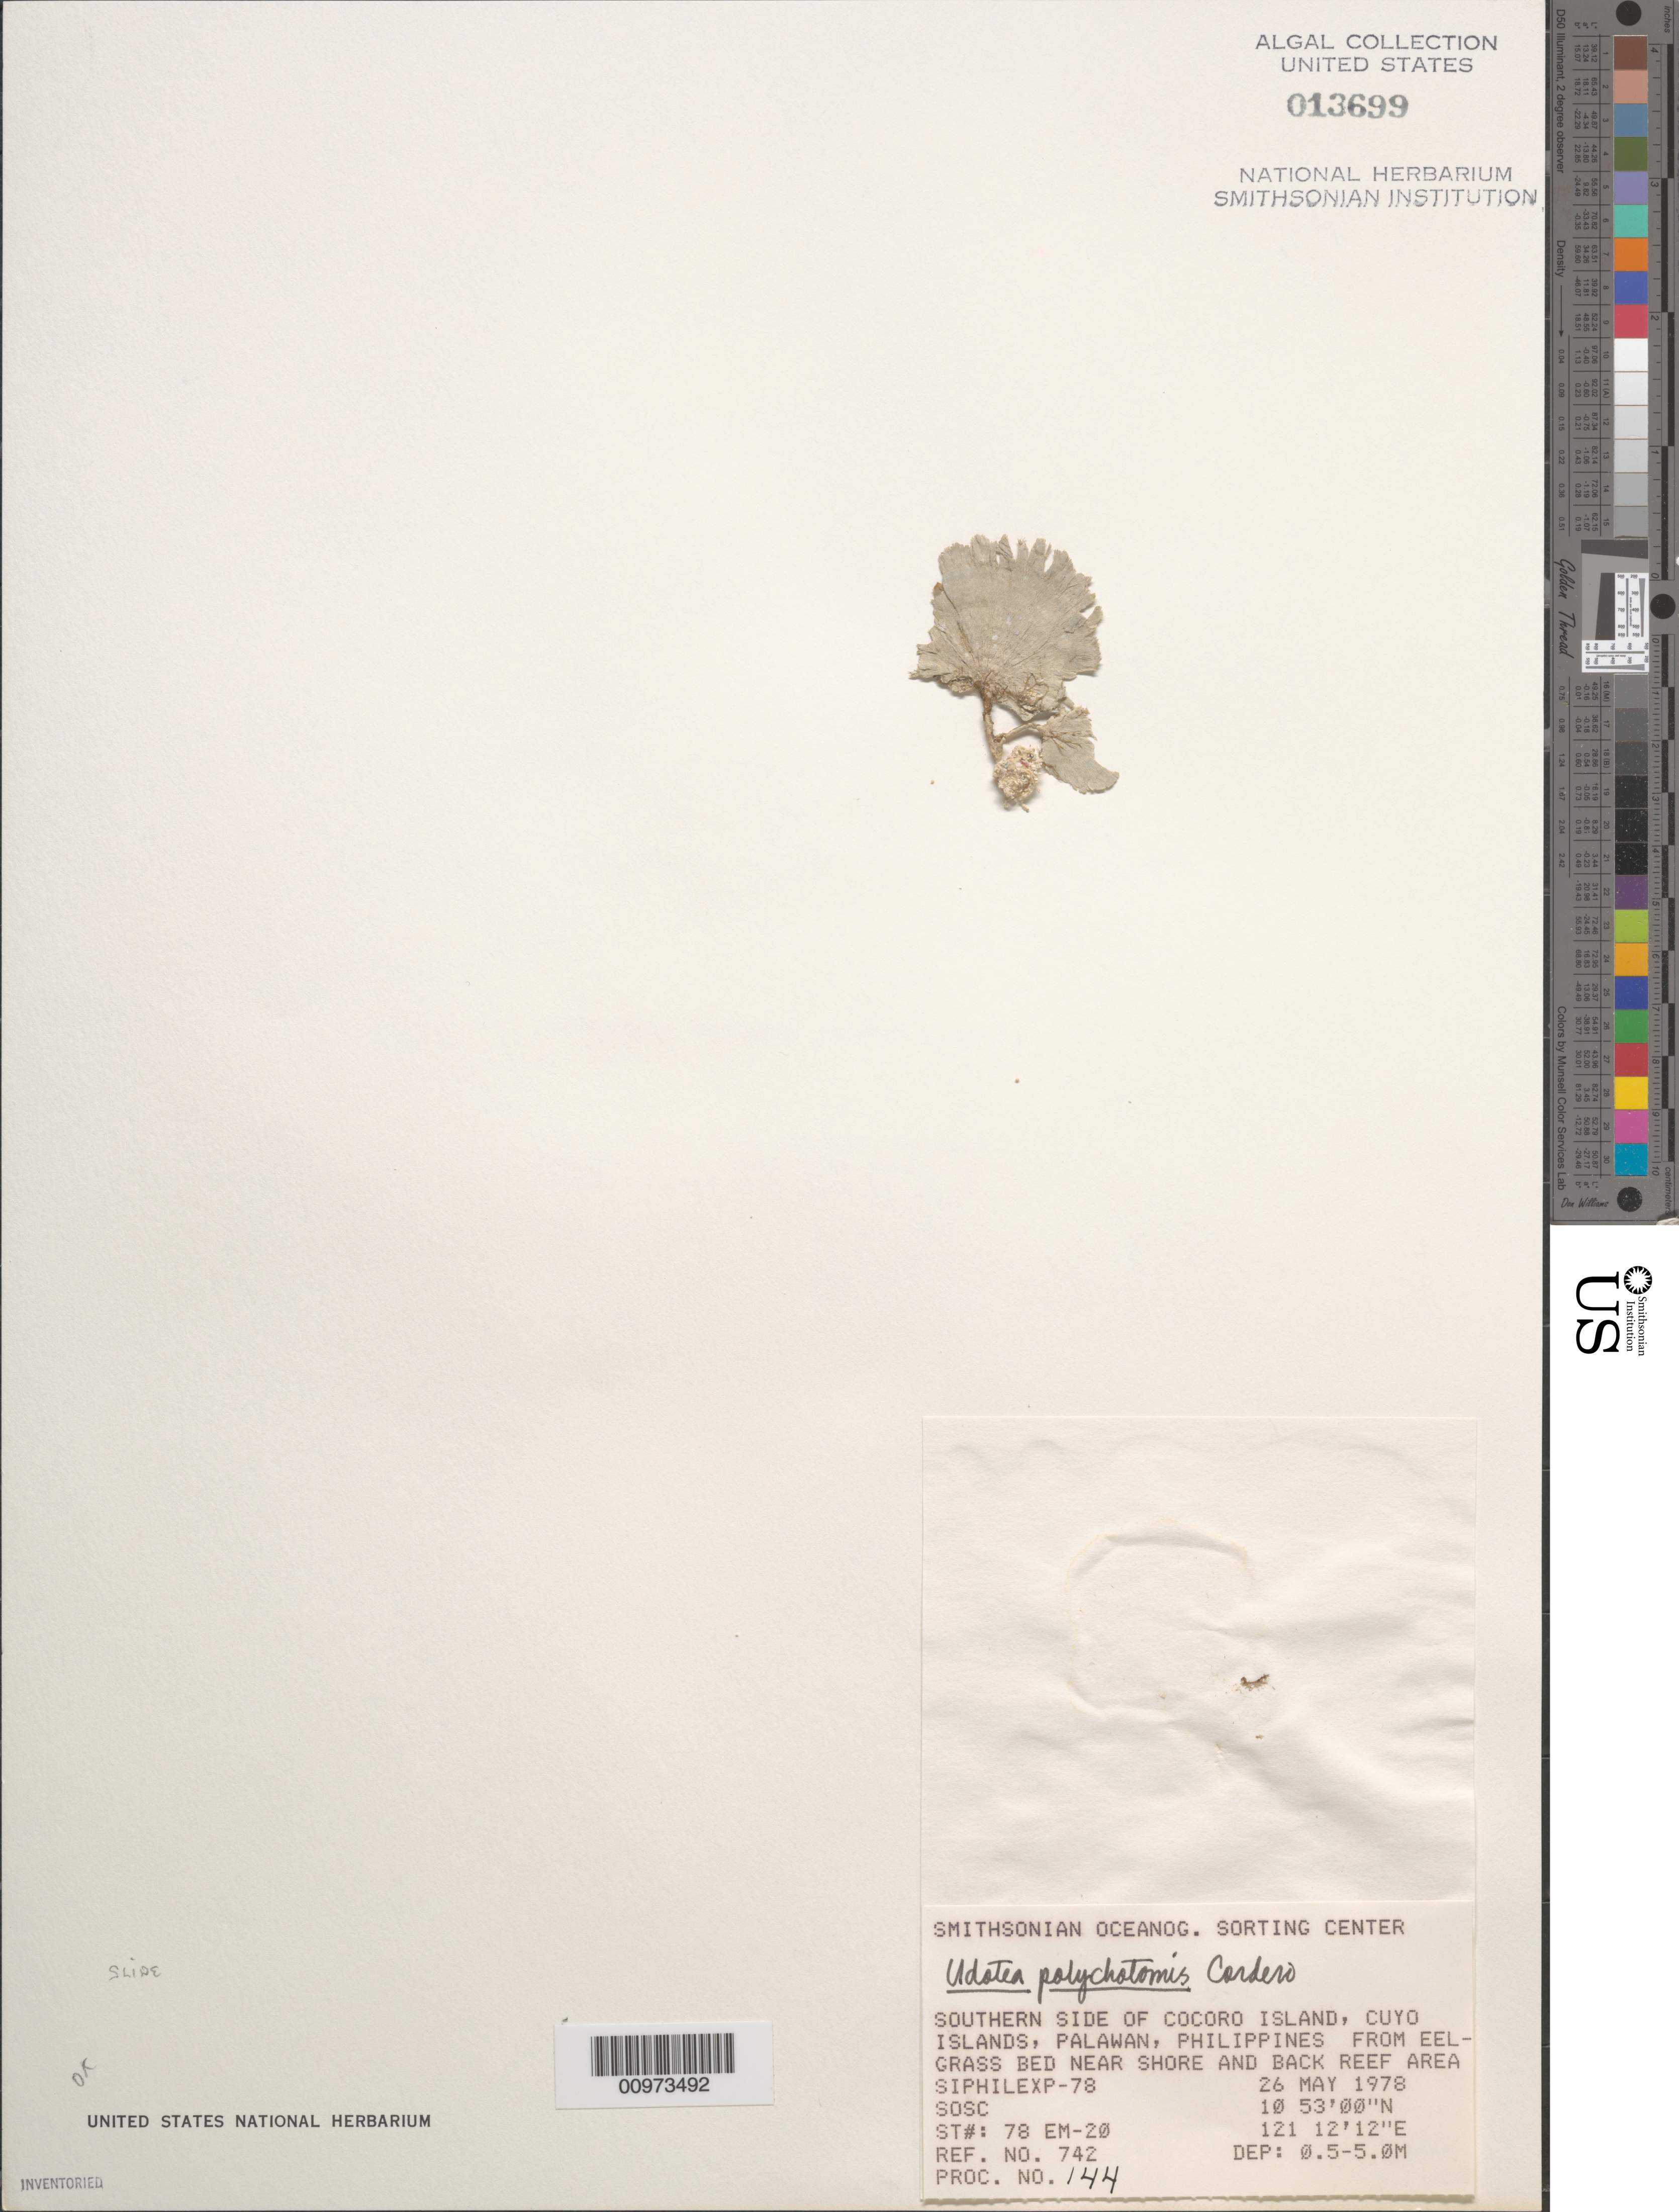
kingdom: Plantae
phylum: Chlorophyta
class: Ulvophyceae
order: Bryopsidales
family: Udoteaceae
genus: Udotea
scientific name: Udotea polychotomis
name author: Cordero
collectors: SOSC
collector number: Station 78 EM-20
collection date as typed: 26 May 1978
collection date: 1978-05-26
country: Philippines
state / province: Mimaropa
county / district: Palawan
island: Cocoro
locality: Southern side of island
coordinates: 10 53' 00" N, 121 12' 12" E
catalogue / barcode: US 13699